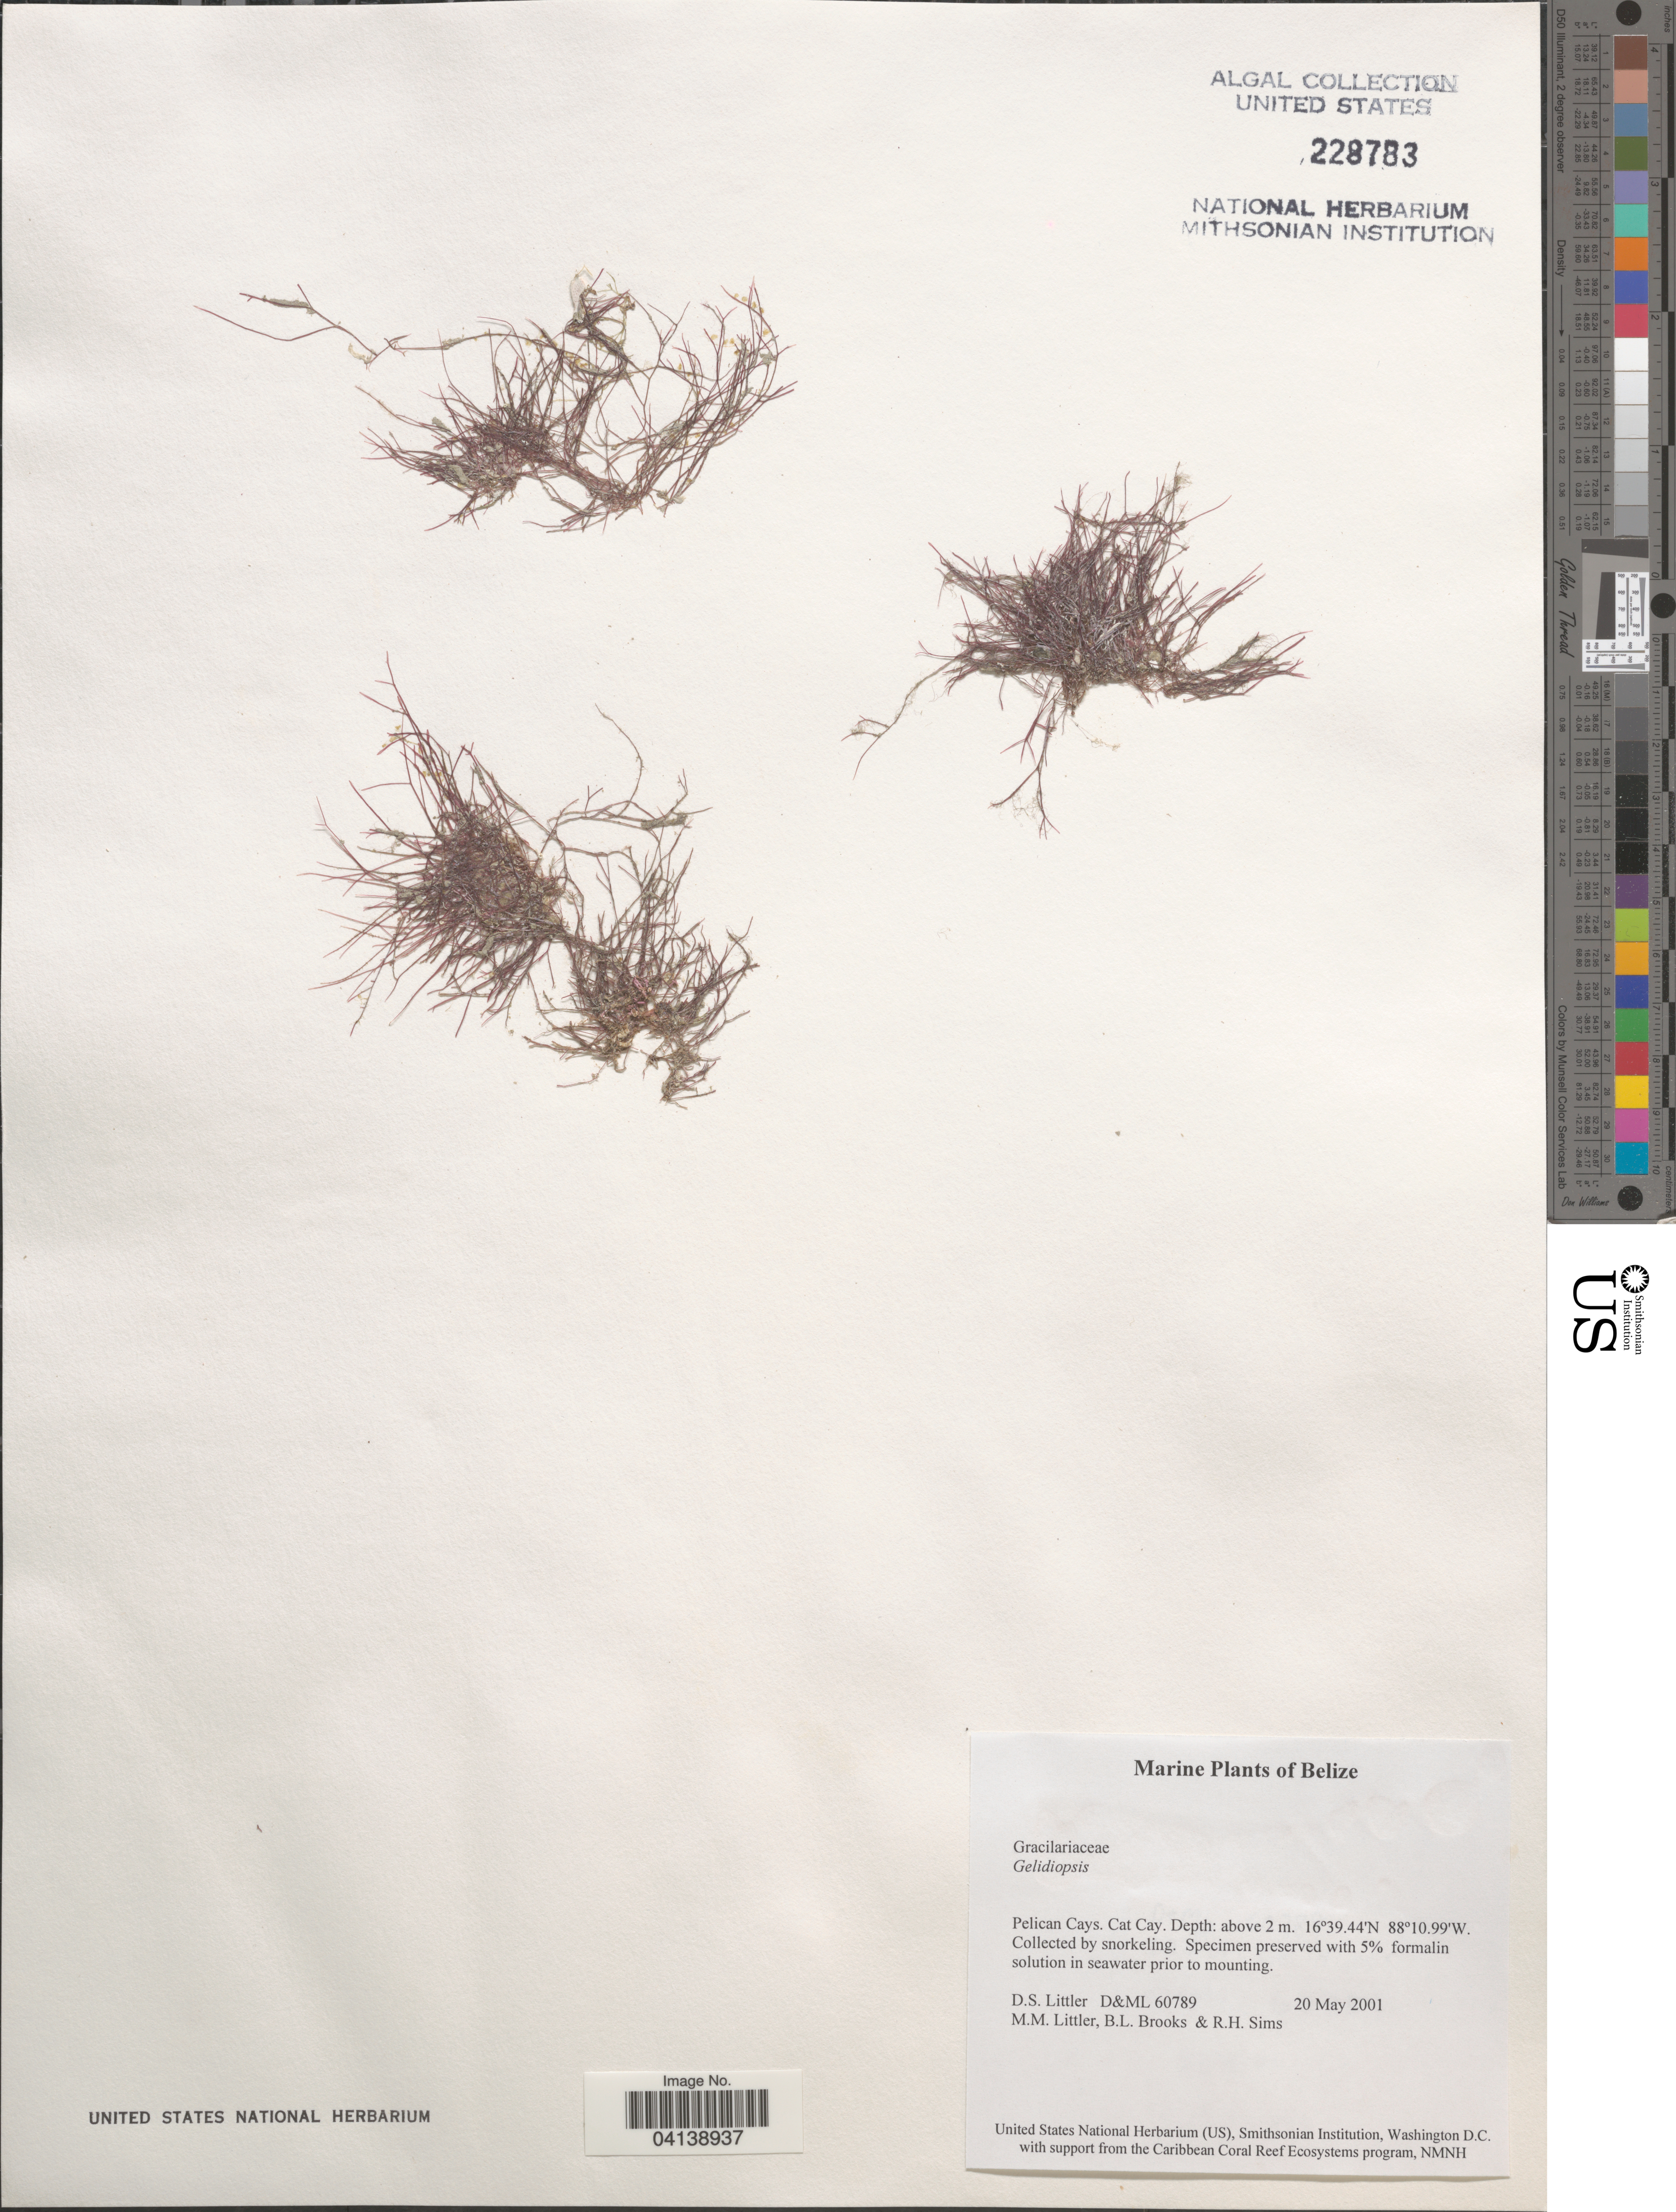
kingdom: Plantae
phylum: Rhodophyta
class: Florideophyceae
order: Rhodymeniales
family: Lomentariaceae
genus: Ceratodictyon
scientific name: Ceratodictyon sp.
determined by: Algae name updating Project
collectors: D. S. Littler, B. Brooks & R. H. Sims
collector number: D&ML 60789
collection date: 2001-05-20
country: Belize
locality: Pelican Cays. Cat Cay.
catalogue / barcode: US 228783